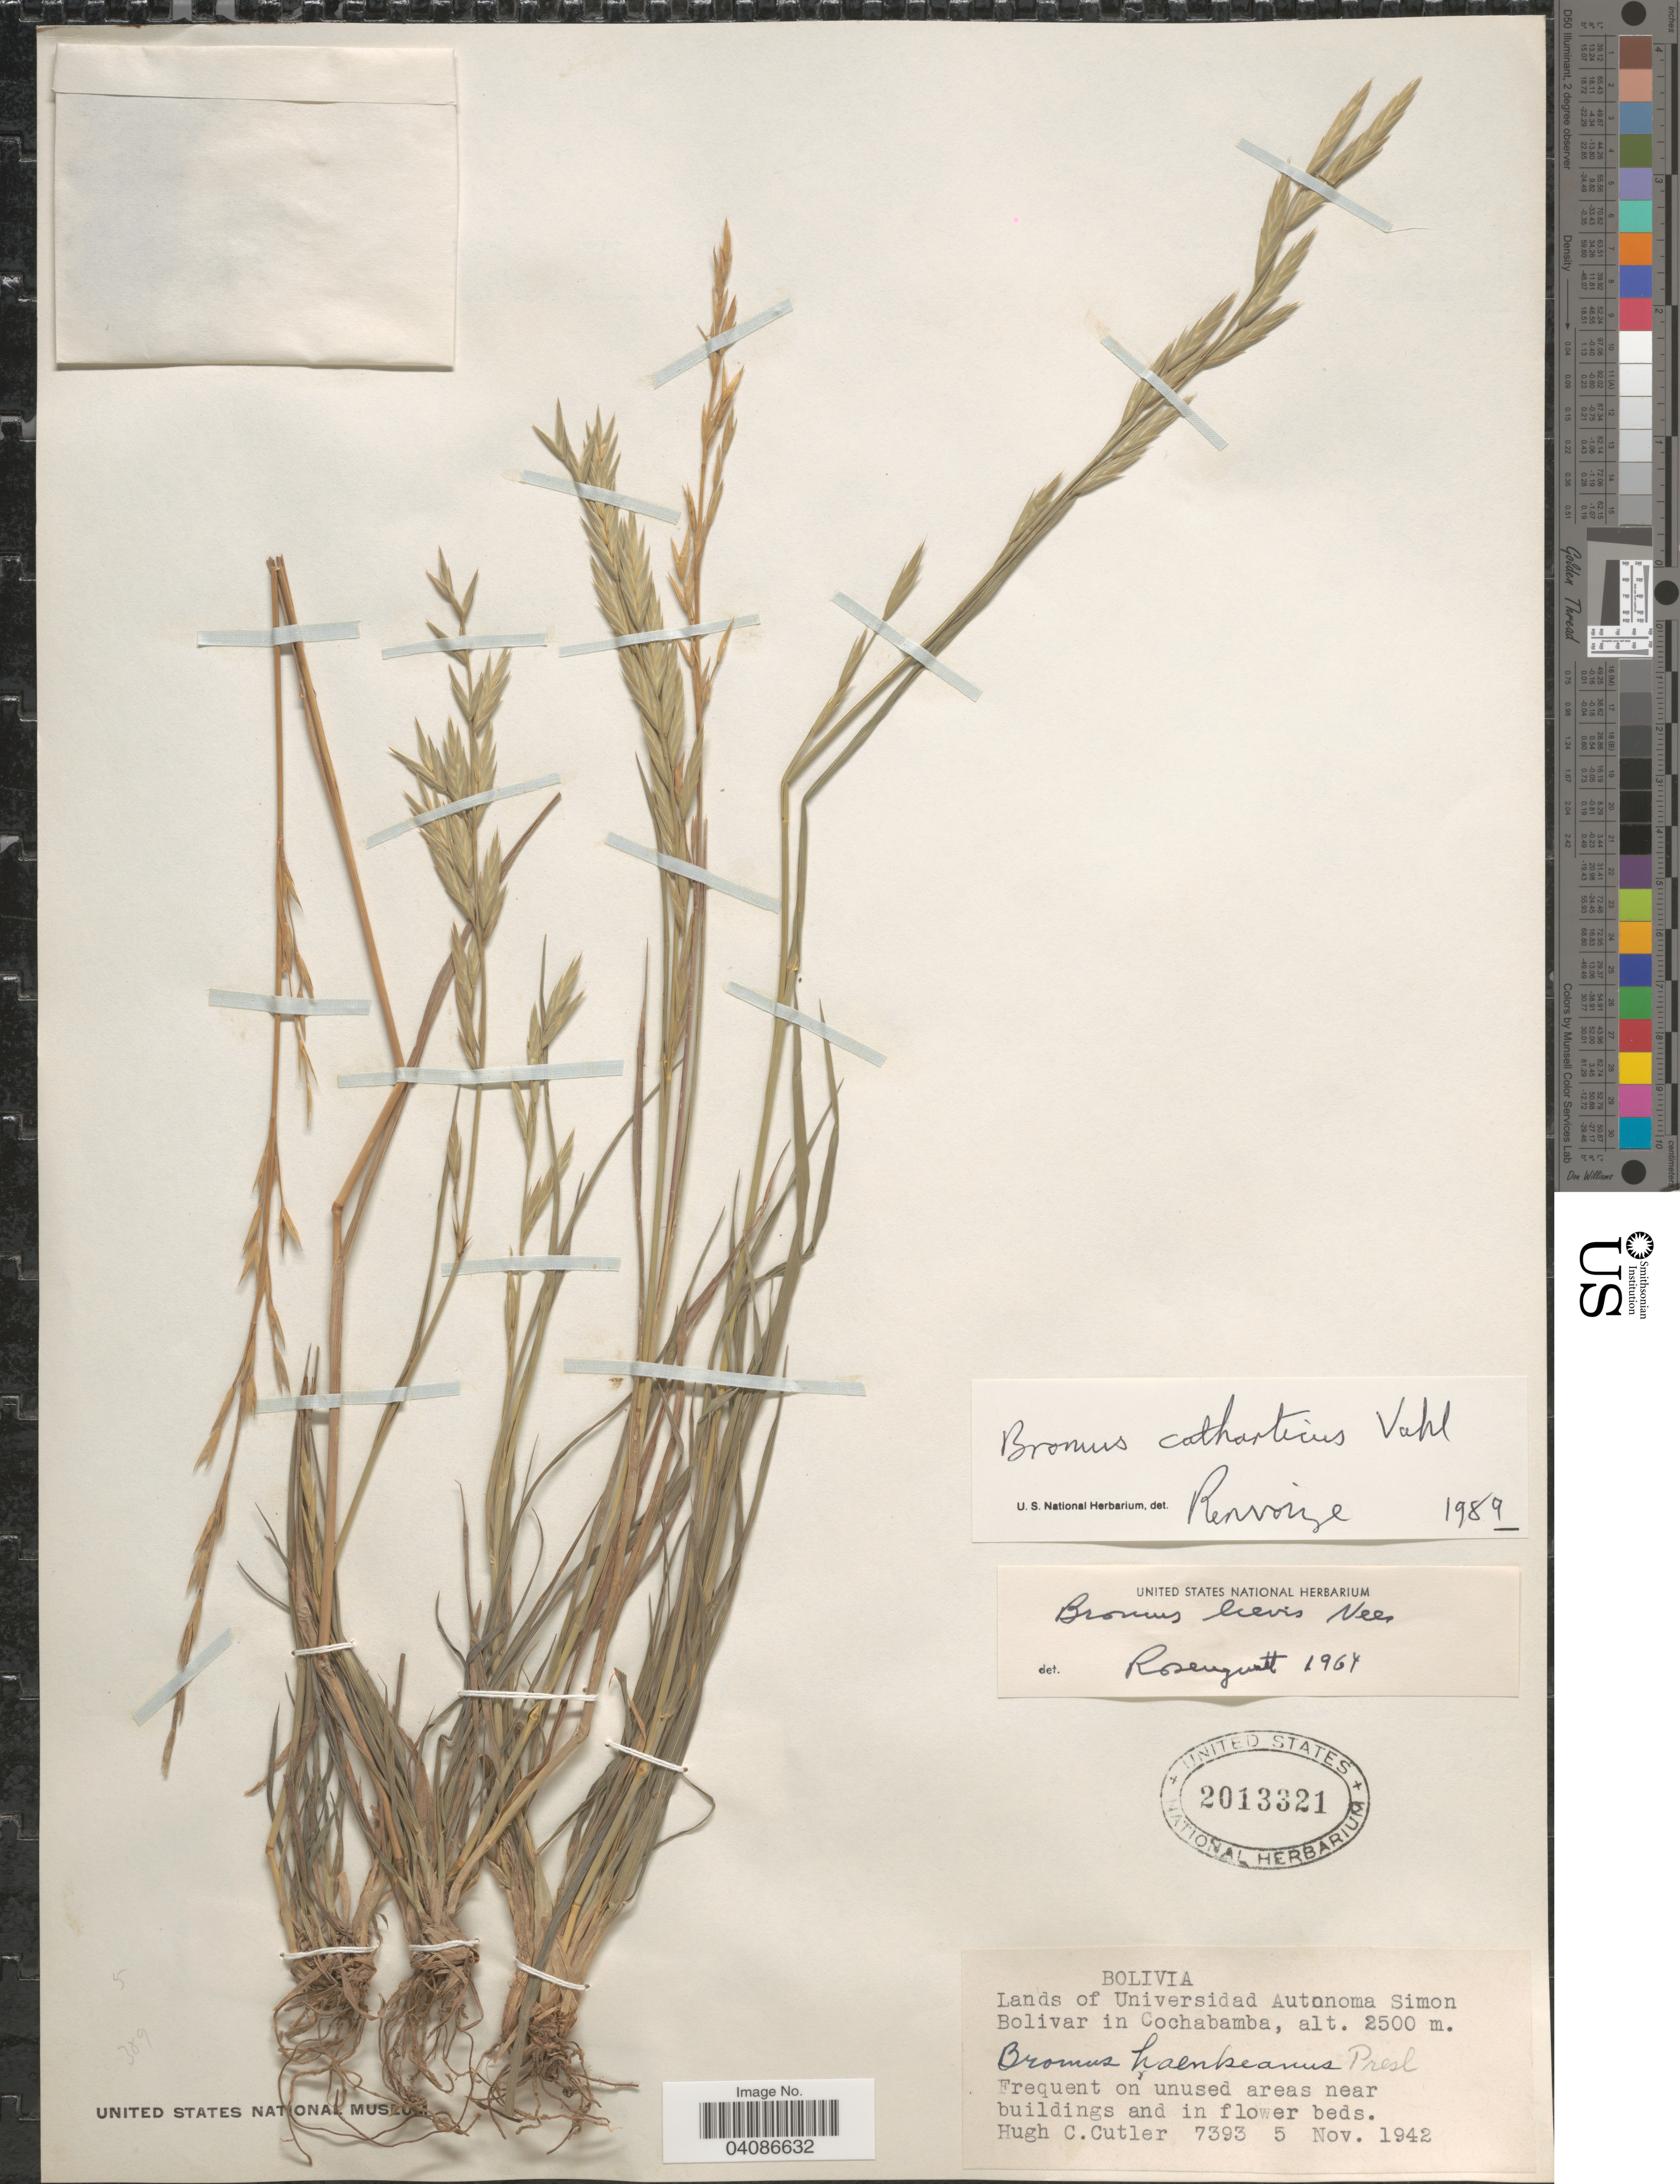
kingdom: Plantae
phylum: Tracheophyta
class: Liliopsida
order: Poales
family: Poaceae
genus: Bromus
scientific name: Bromus catharticus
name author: Vahl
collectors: H. C. Cutler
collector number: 7393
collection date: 1942-11-05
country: Bolivia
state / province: Cochabamba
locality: Lands of Universidad Autonoma Simon Bolivar in Cochabamba [unsure placement]. Frequent on unused areas near buildings and in flower beds.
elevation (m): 2500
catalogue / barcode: US 2013321